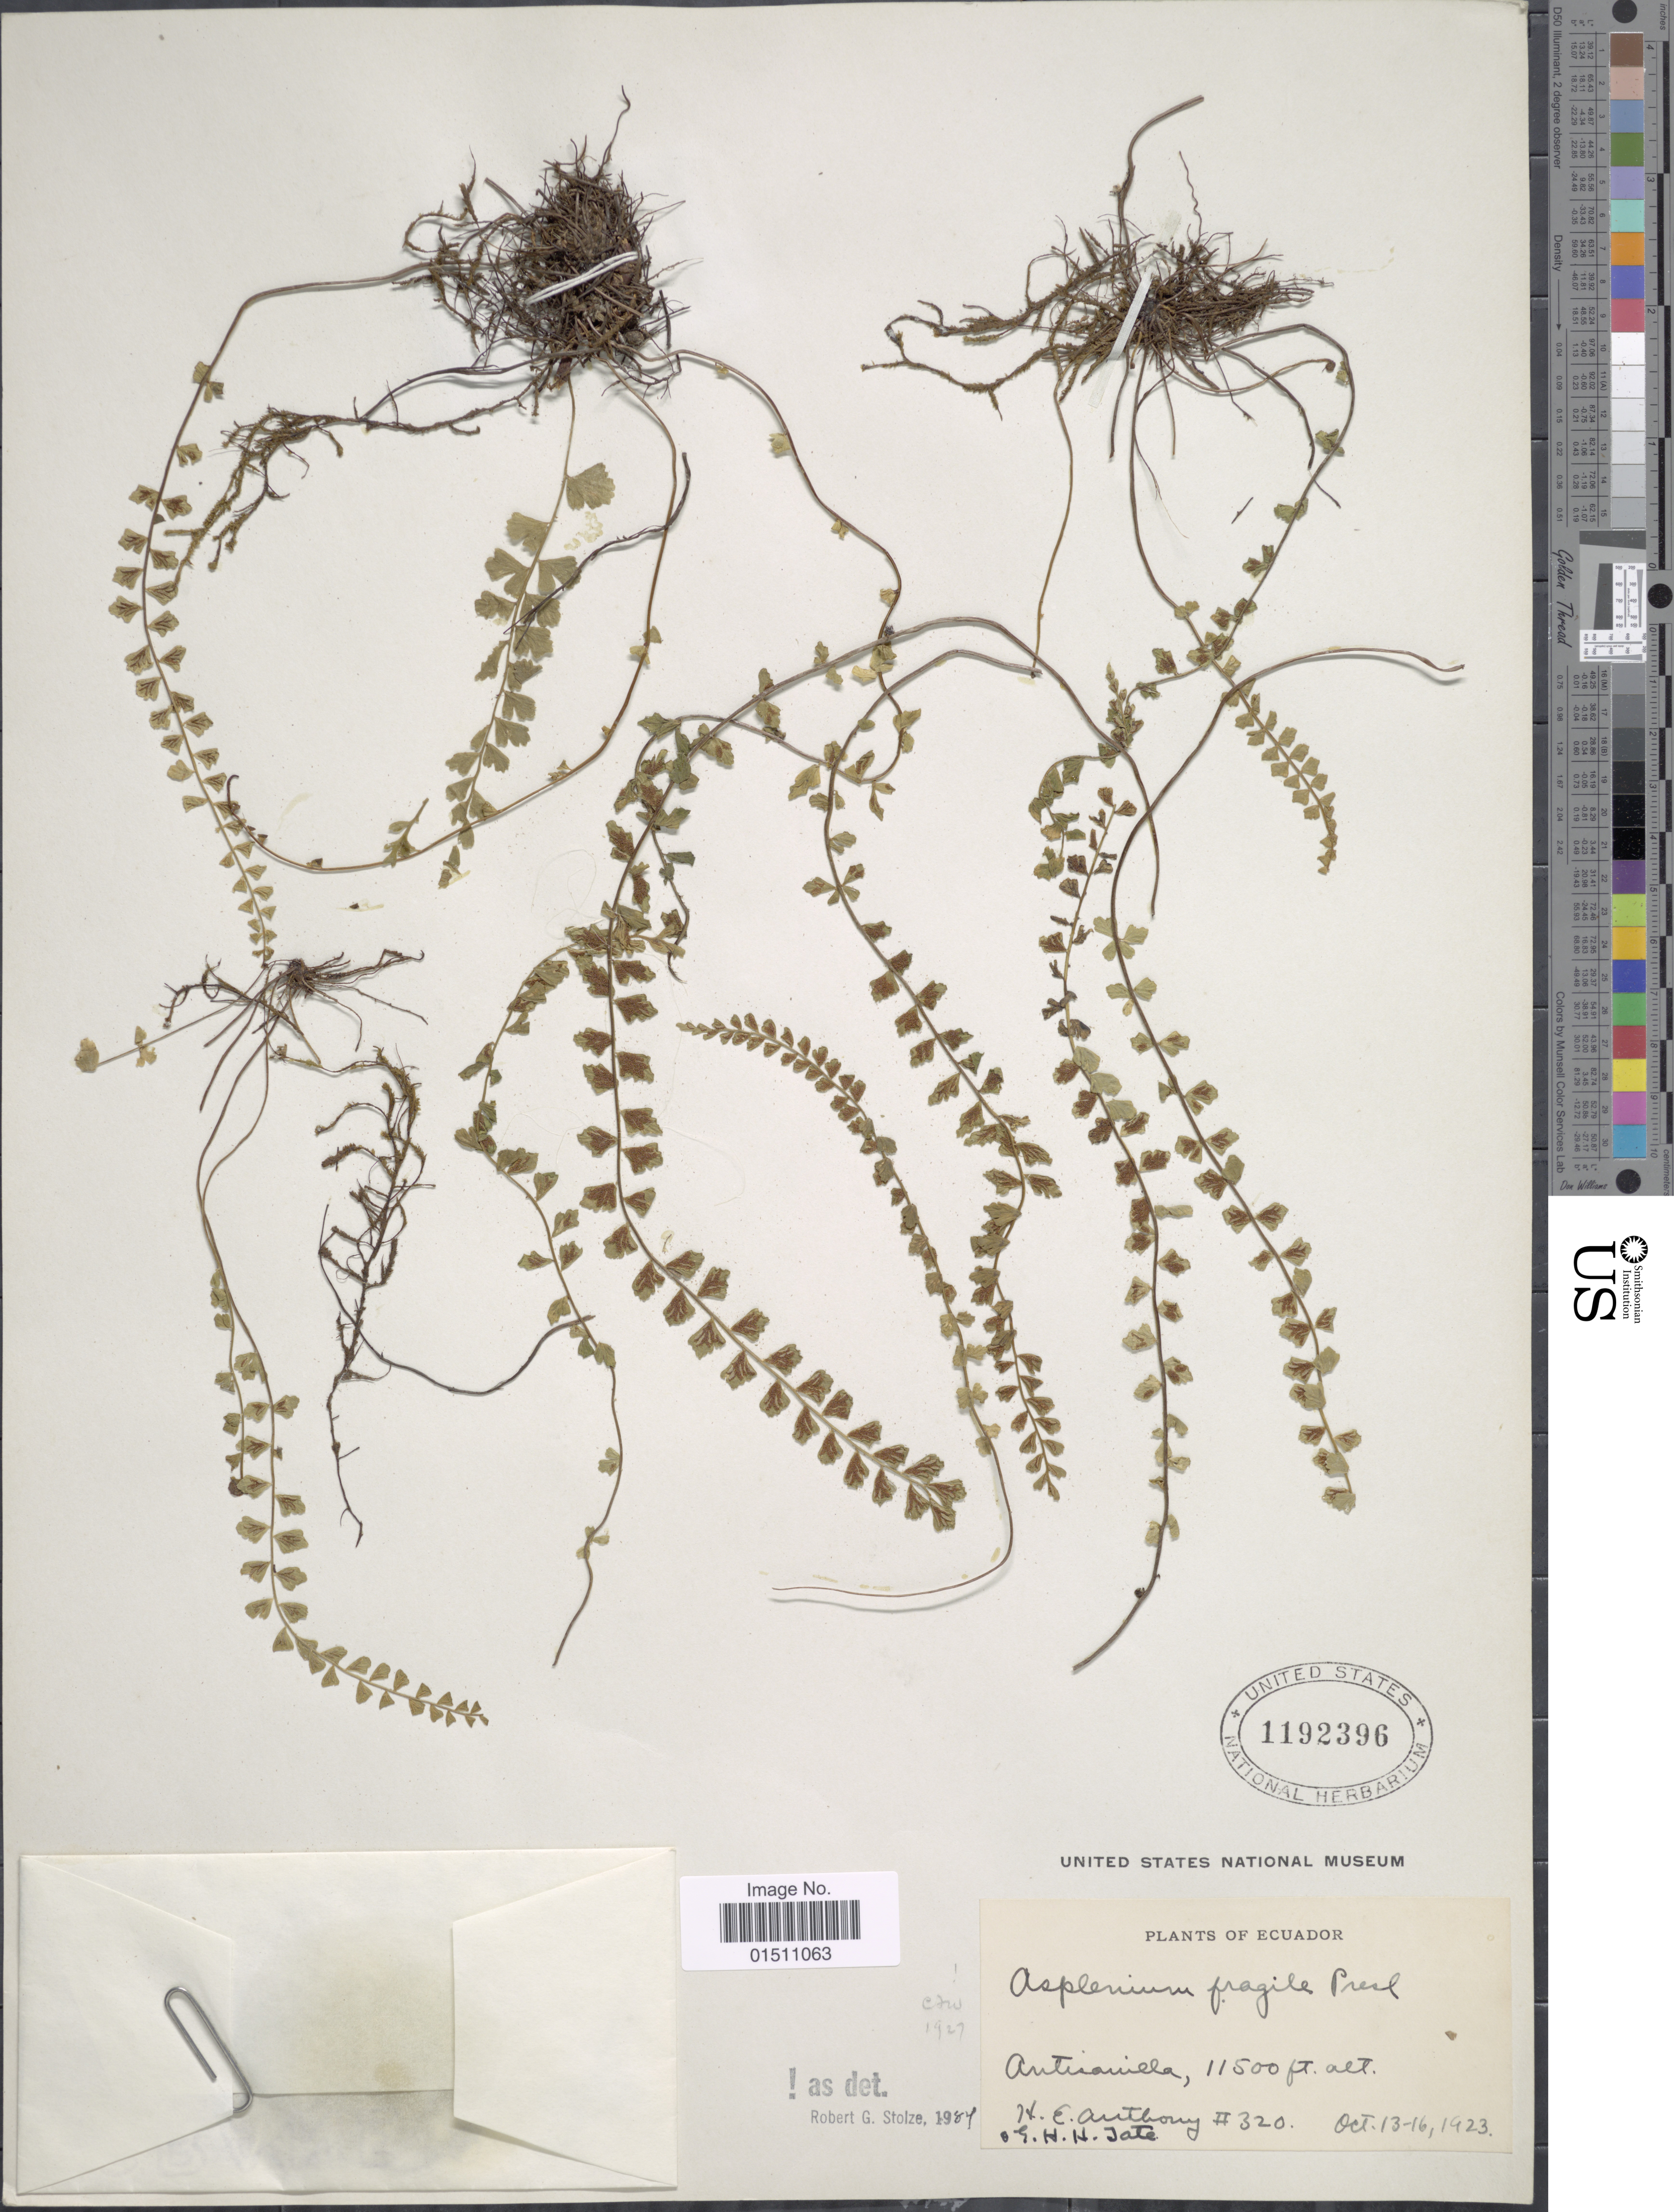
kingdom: Plantae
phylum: Tracheophyta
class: Polypodiopsida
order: Polypodiales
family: Aspleniaceae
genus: Asplenium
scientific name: Asplenium fragile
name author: C. Presl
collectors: H. E. Anthony & G. H. H.Tate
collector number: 320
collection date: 1923-10-13/1923-10-16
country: Ecuador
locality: Ecuador, Antisanilla.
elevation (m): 3505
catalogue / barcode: US 1192396